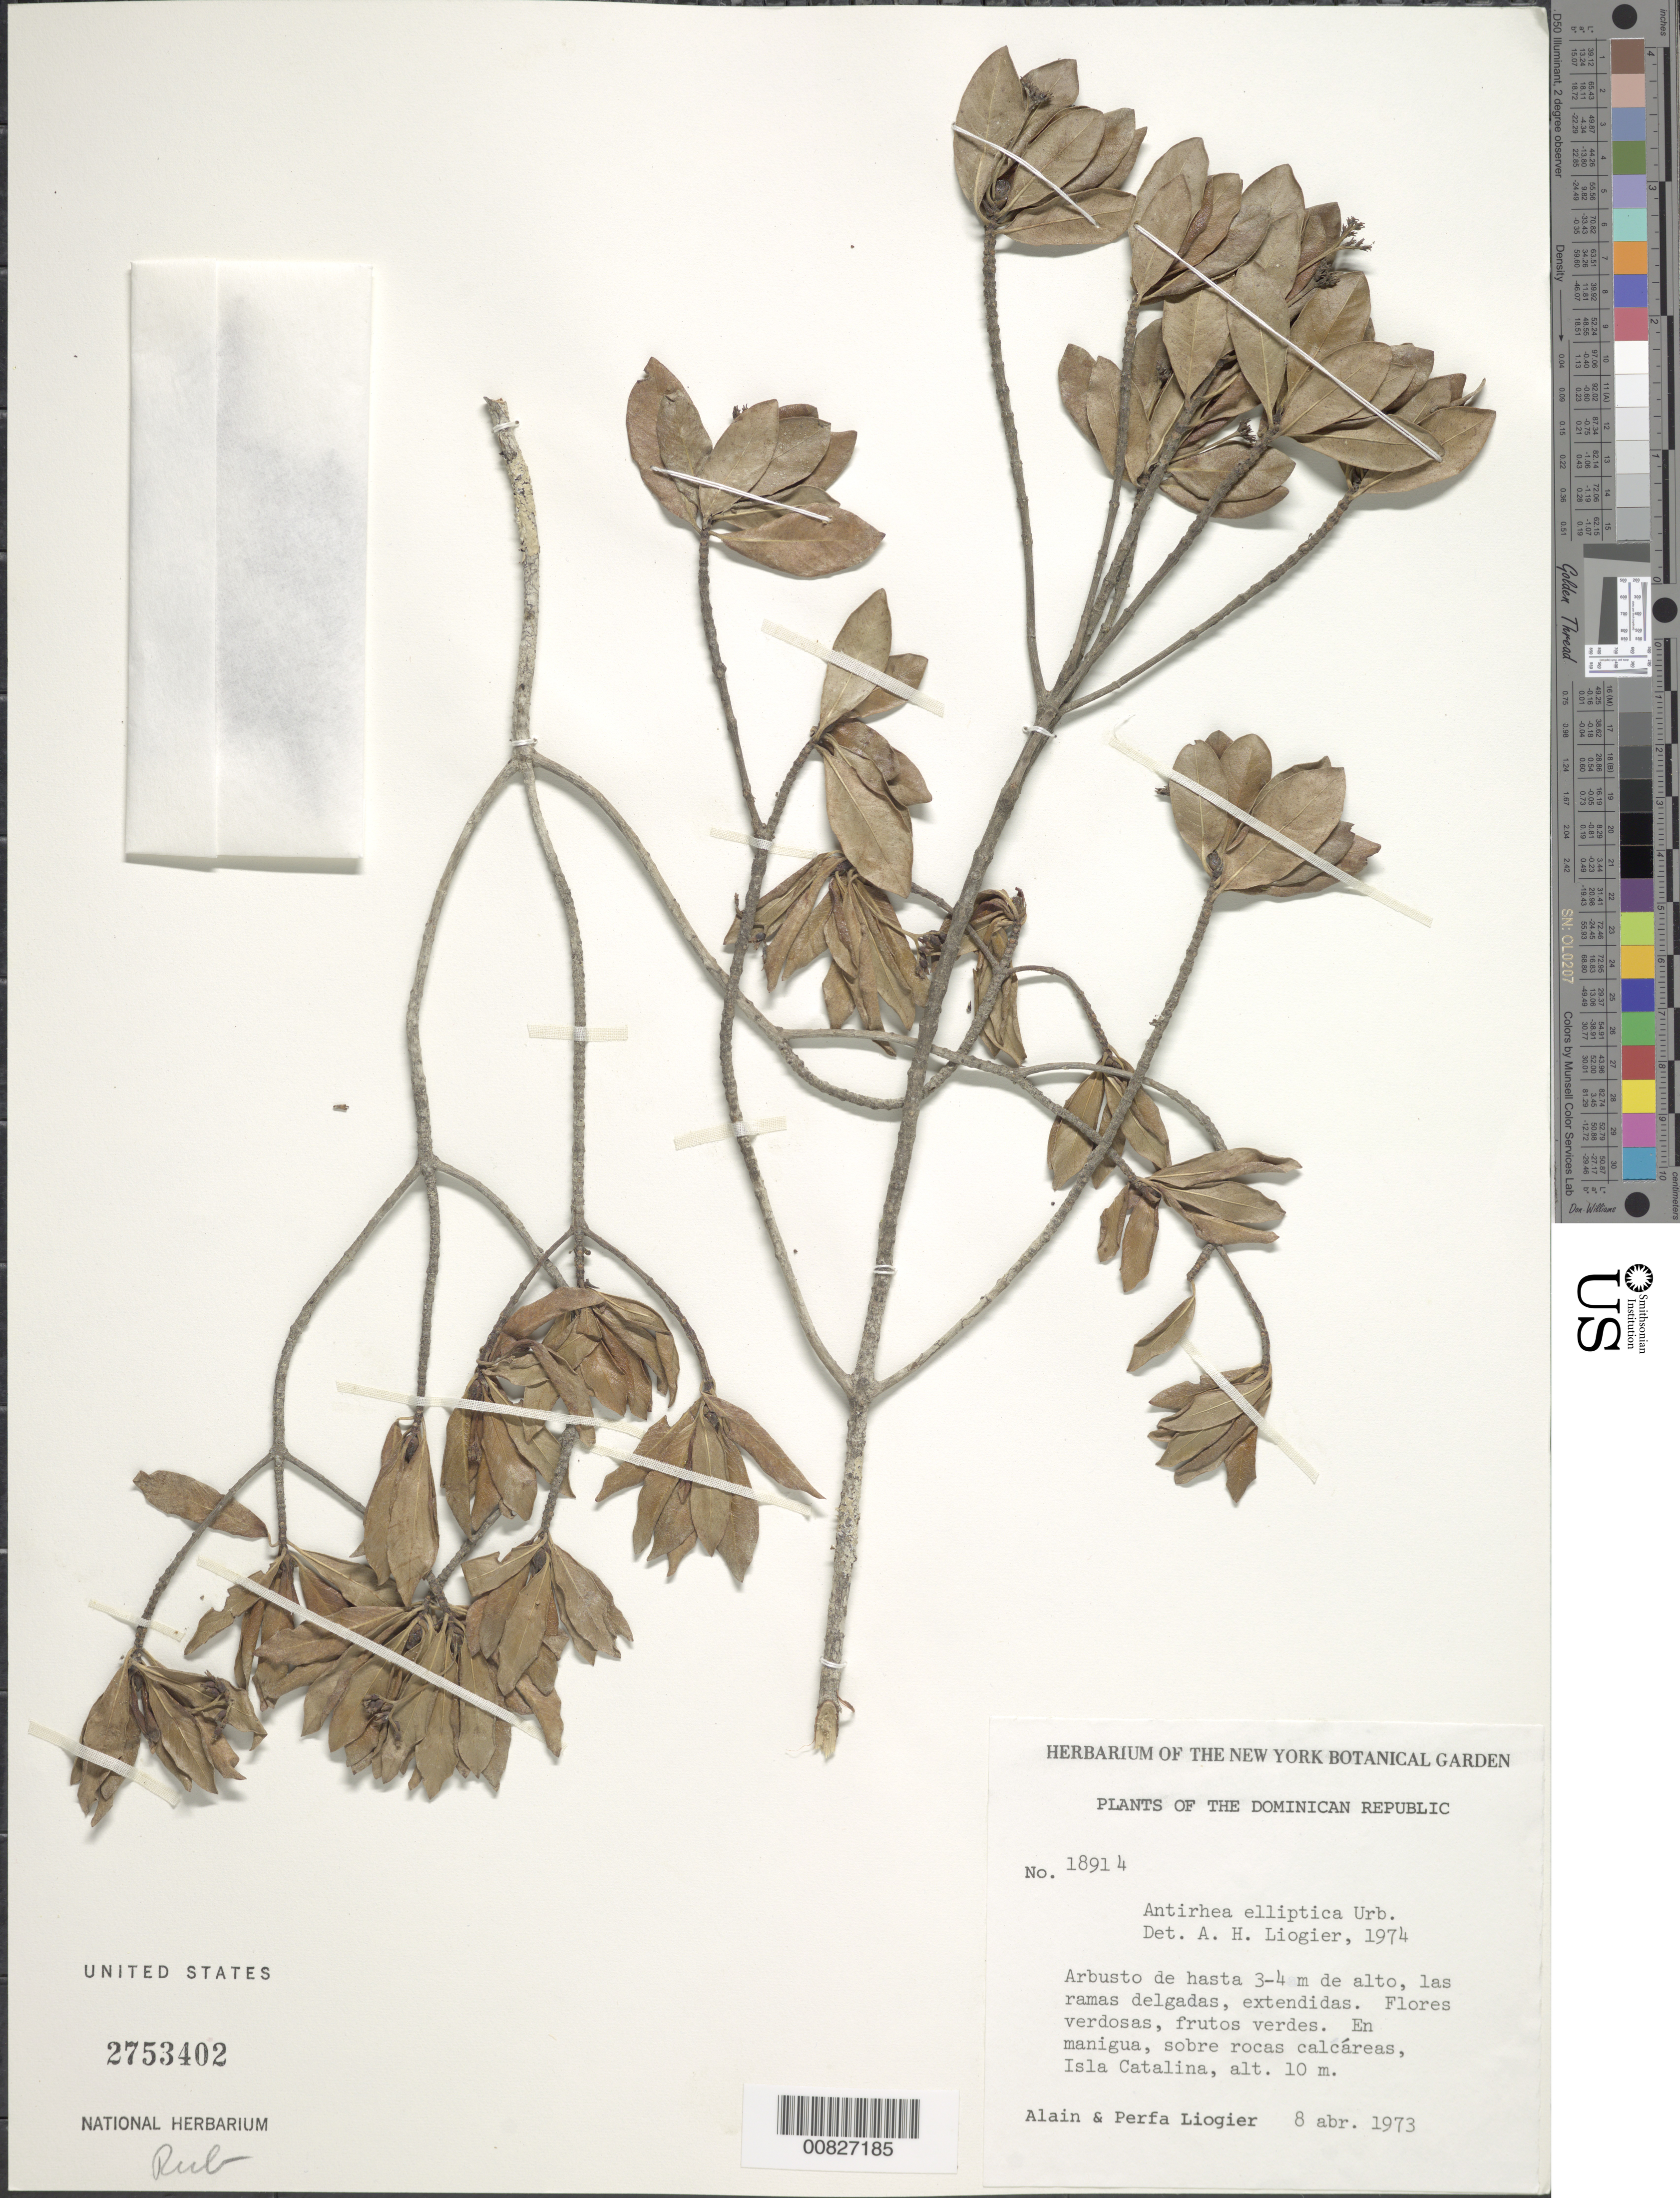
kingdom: Plantae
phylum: Tracheophyta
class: Magnoliopsida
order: Gentianales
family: Rubiaceae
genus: Stenostomum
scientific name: Stenostomum ellipticum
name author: (Urb. & Ekman) Borhidi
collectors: A. H. Liogier & M. P. Liogier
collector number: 18914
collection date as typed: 08 Apr 1973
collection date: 1973-04-08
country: Dominican Republic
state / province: La Romana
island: Isla Catalina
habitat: En manigua, sobre rocas calcáreas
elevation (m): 10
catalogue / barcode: US 2753402